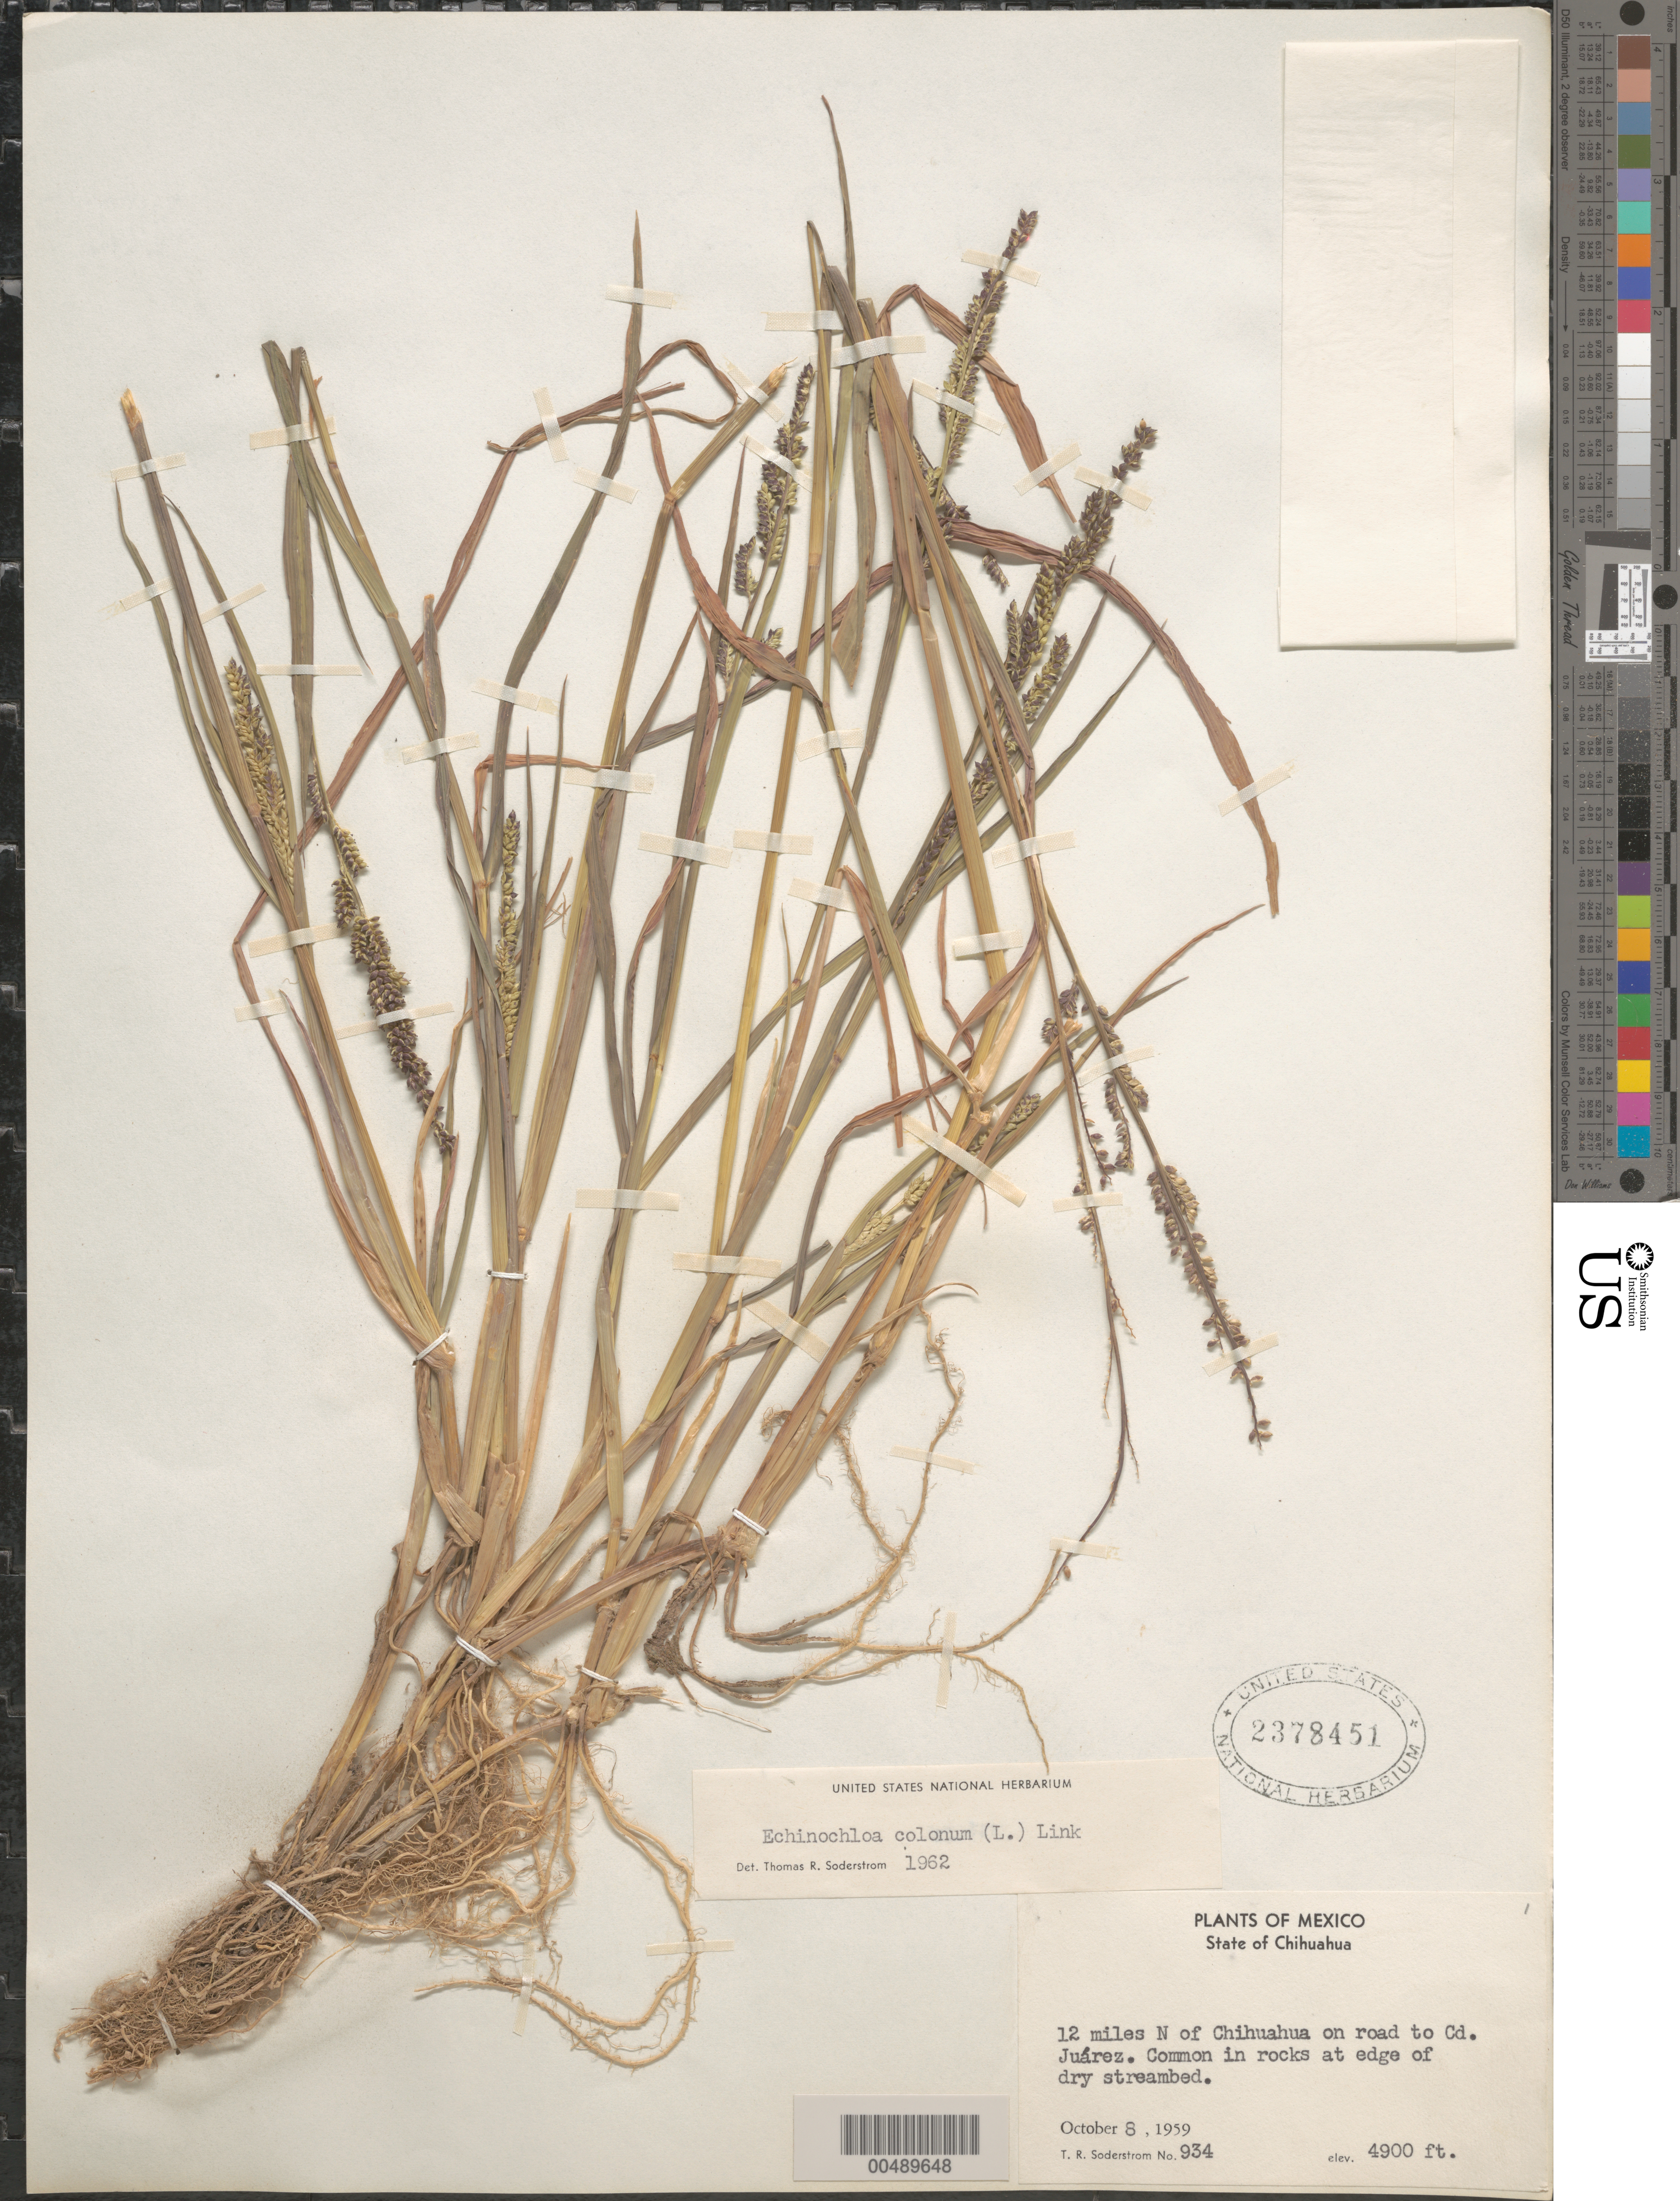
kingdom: Plantae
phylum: Tracheophyta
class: Liliopsida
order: Poales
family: Poaceae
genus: Echinochloa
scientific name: Echinochloa colona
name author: (L.) Link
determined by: Soderstrom, T. R.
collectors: T. R. Soderstrom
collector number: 934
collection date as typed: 8 Oct 1959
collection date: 1959-10-08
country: Mexico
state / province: Chihuahua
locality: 12 mi N of Chihuahua on rd to Cd. Juárez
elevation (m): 1494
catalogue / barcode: US 2378451